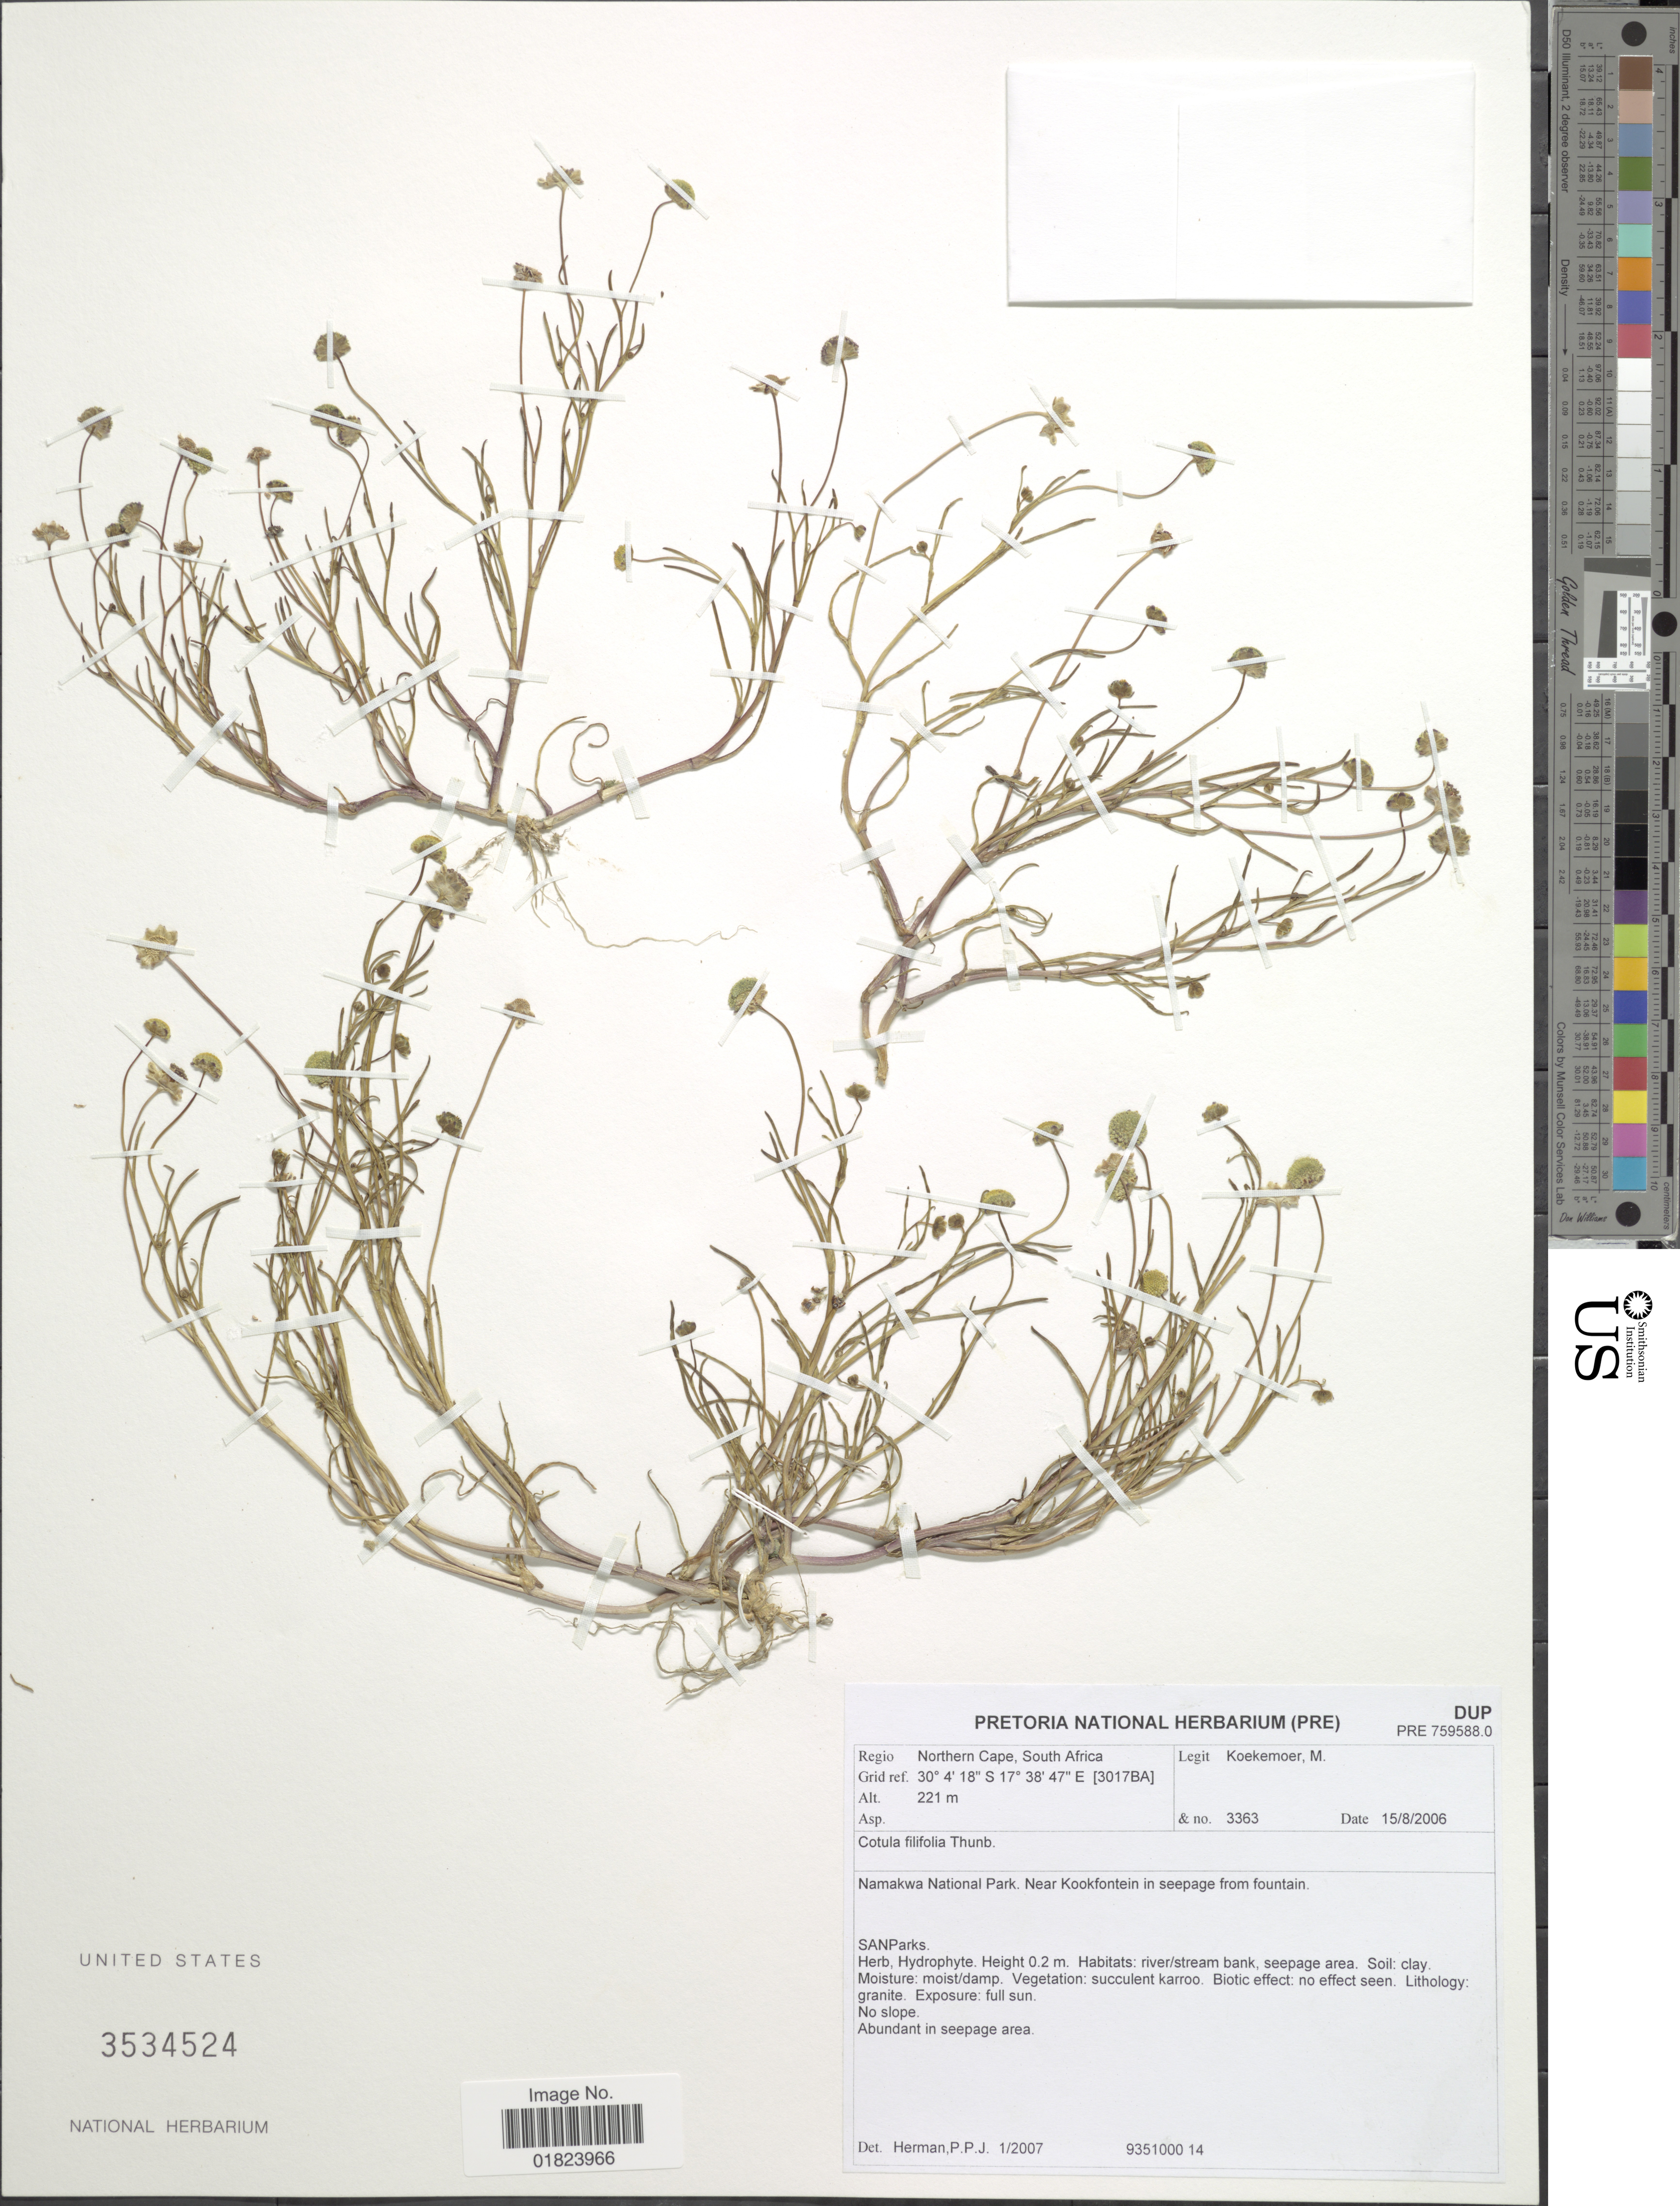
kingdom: Plantae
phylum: Tracheophyta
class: Magnoliopsida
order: Asterales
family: Asteraceae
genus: Cotula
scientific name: Cotula filifolia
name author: Thunb.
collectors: M. Koekemoer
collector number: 3363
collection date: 2006-08-15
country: South Africa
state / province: Northern Cape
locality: Namakwa National Park, Near Kookfontein in seepage from fountain.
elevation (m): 221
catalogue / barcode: US 3534524